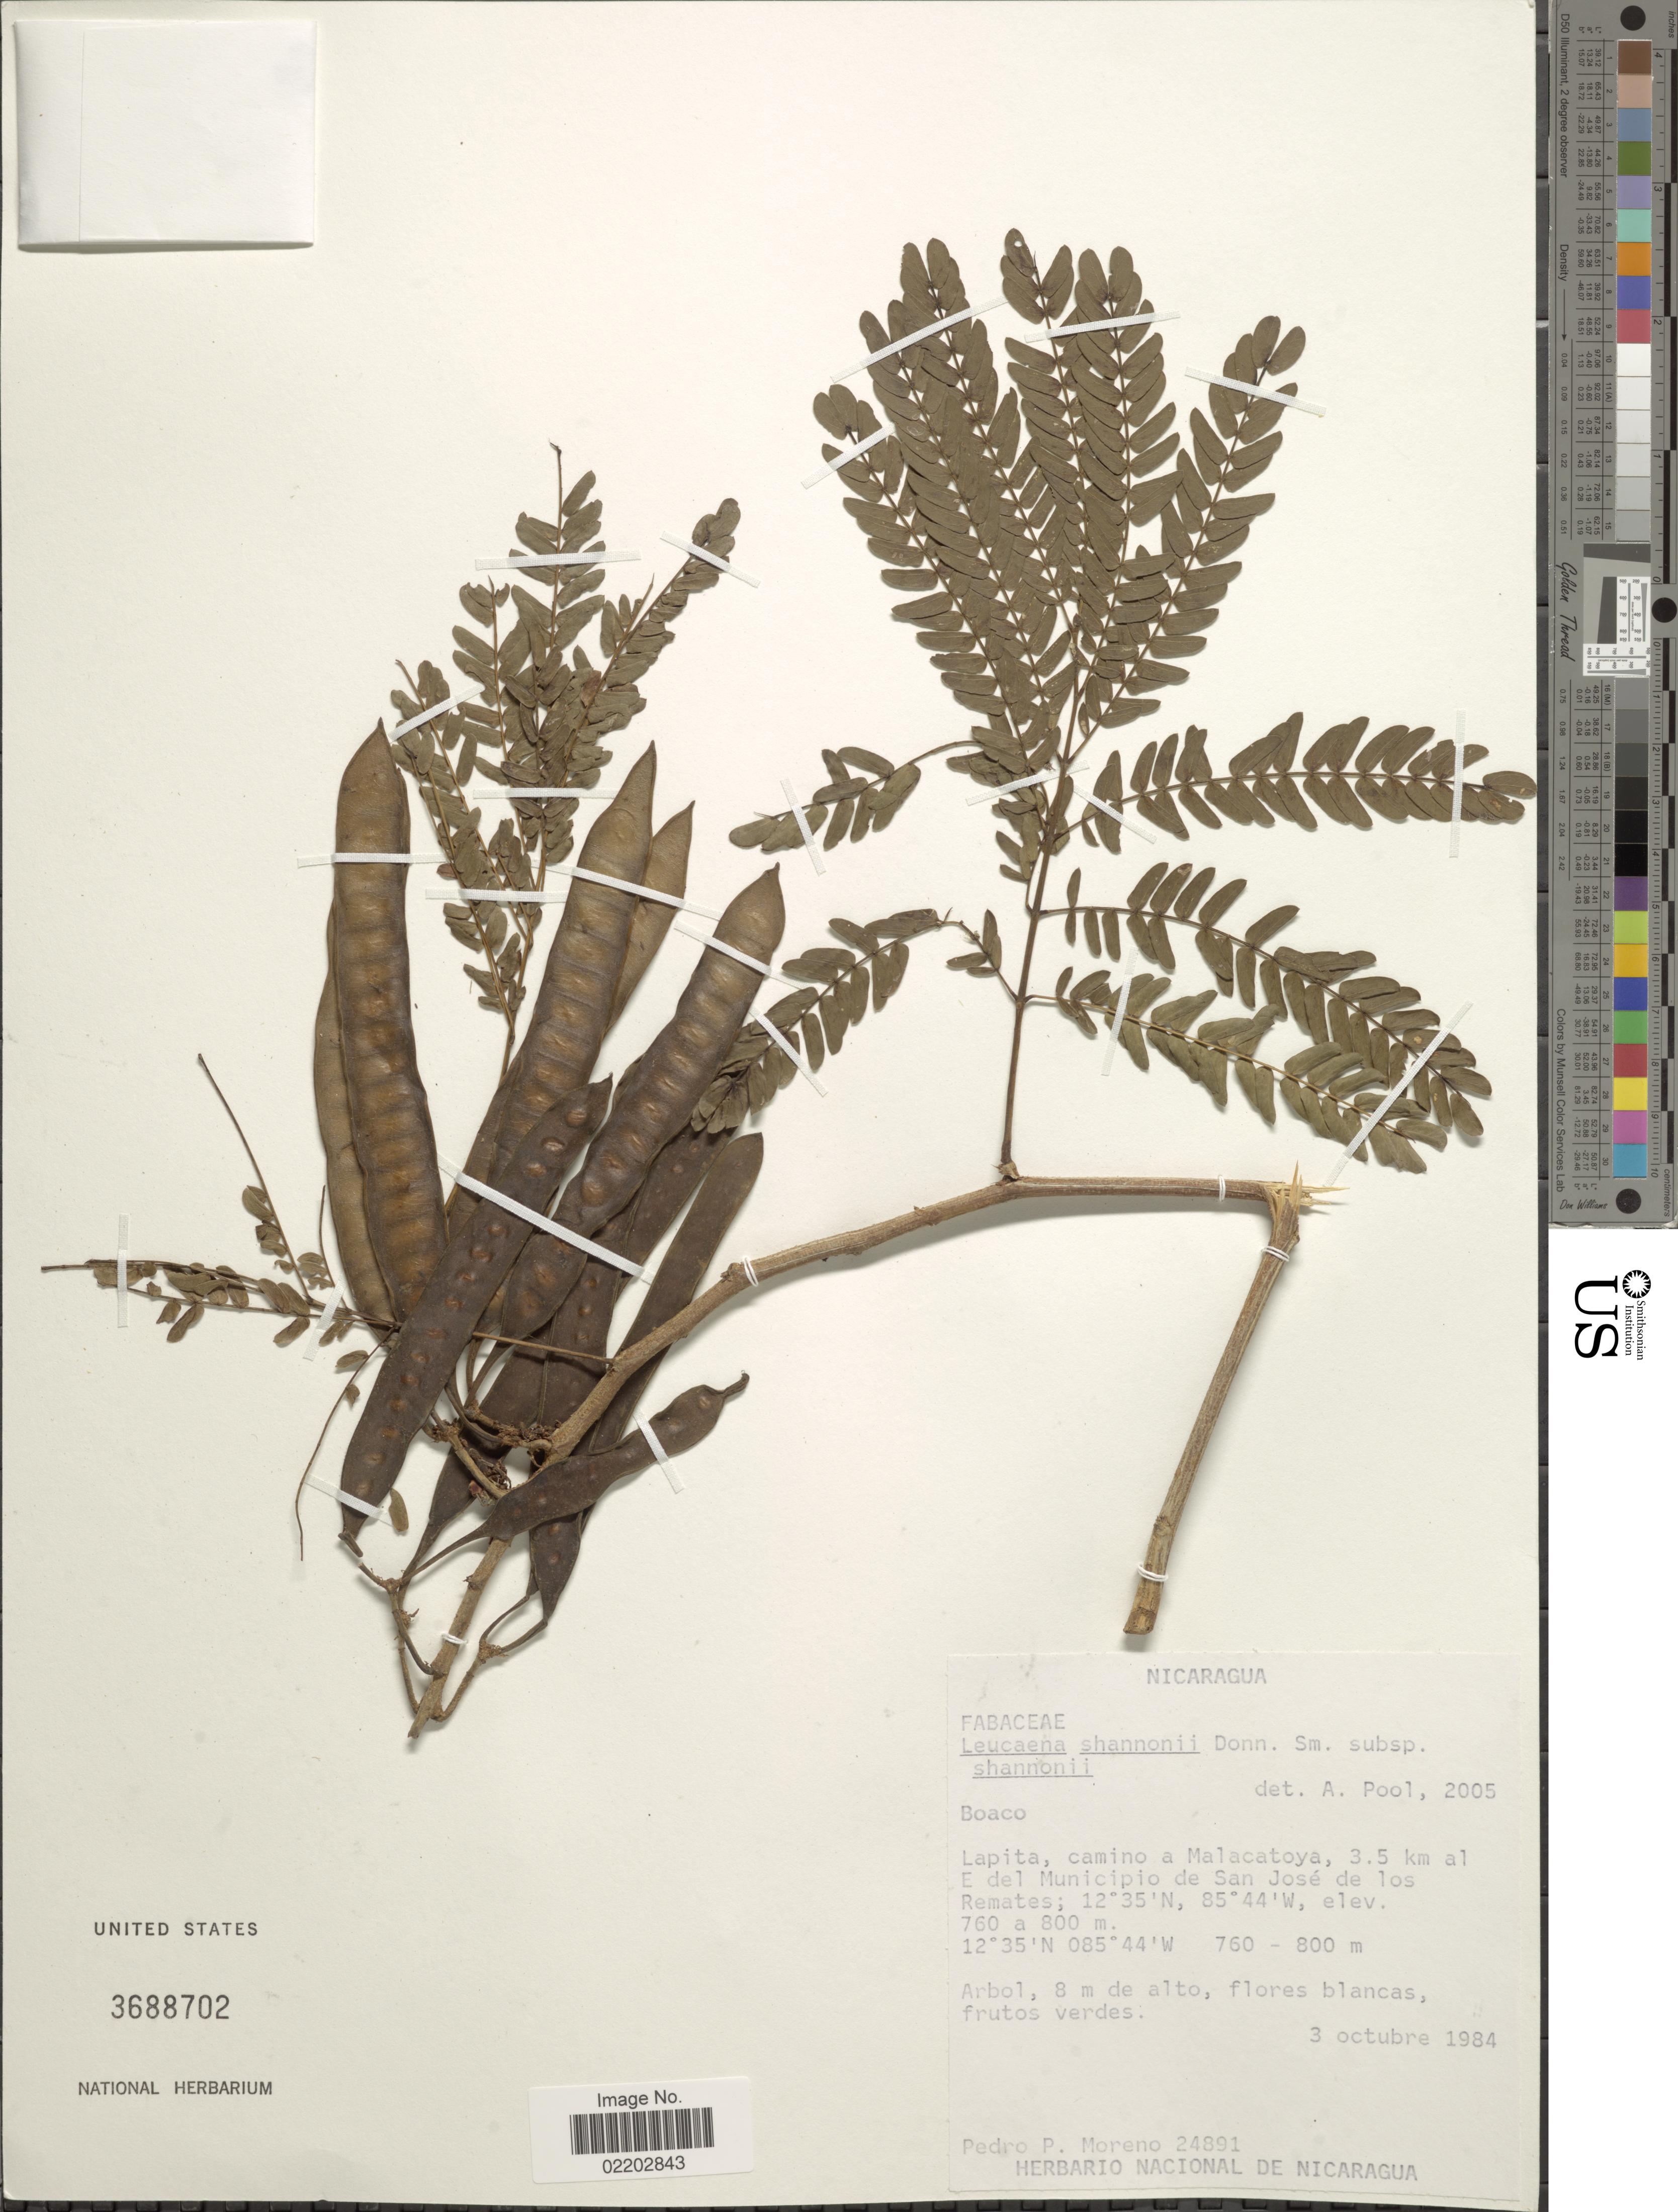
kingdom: Plantae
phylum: Tracheophyta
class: Magnoliopsida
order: Fabales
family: Fabaceae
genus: Leucaena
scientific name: Leucaena shannonii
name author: Donn. Sm.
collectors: P. Moreno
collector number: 24891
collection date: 1984-10-03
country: Nicaragua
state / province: Boaco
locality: Lapita, camino a Malacatoya, c3. 5 km al E del Municipio de San José de los Remates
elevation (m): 760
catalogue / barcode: US 3688702